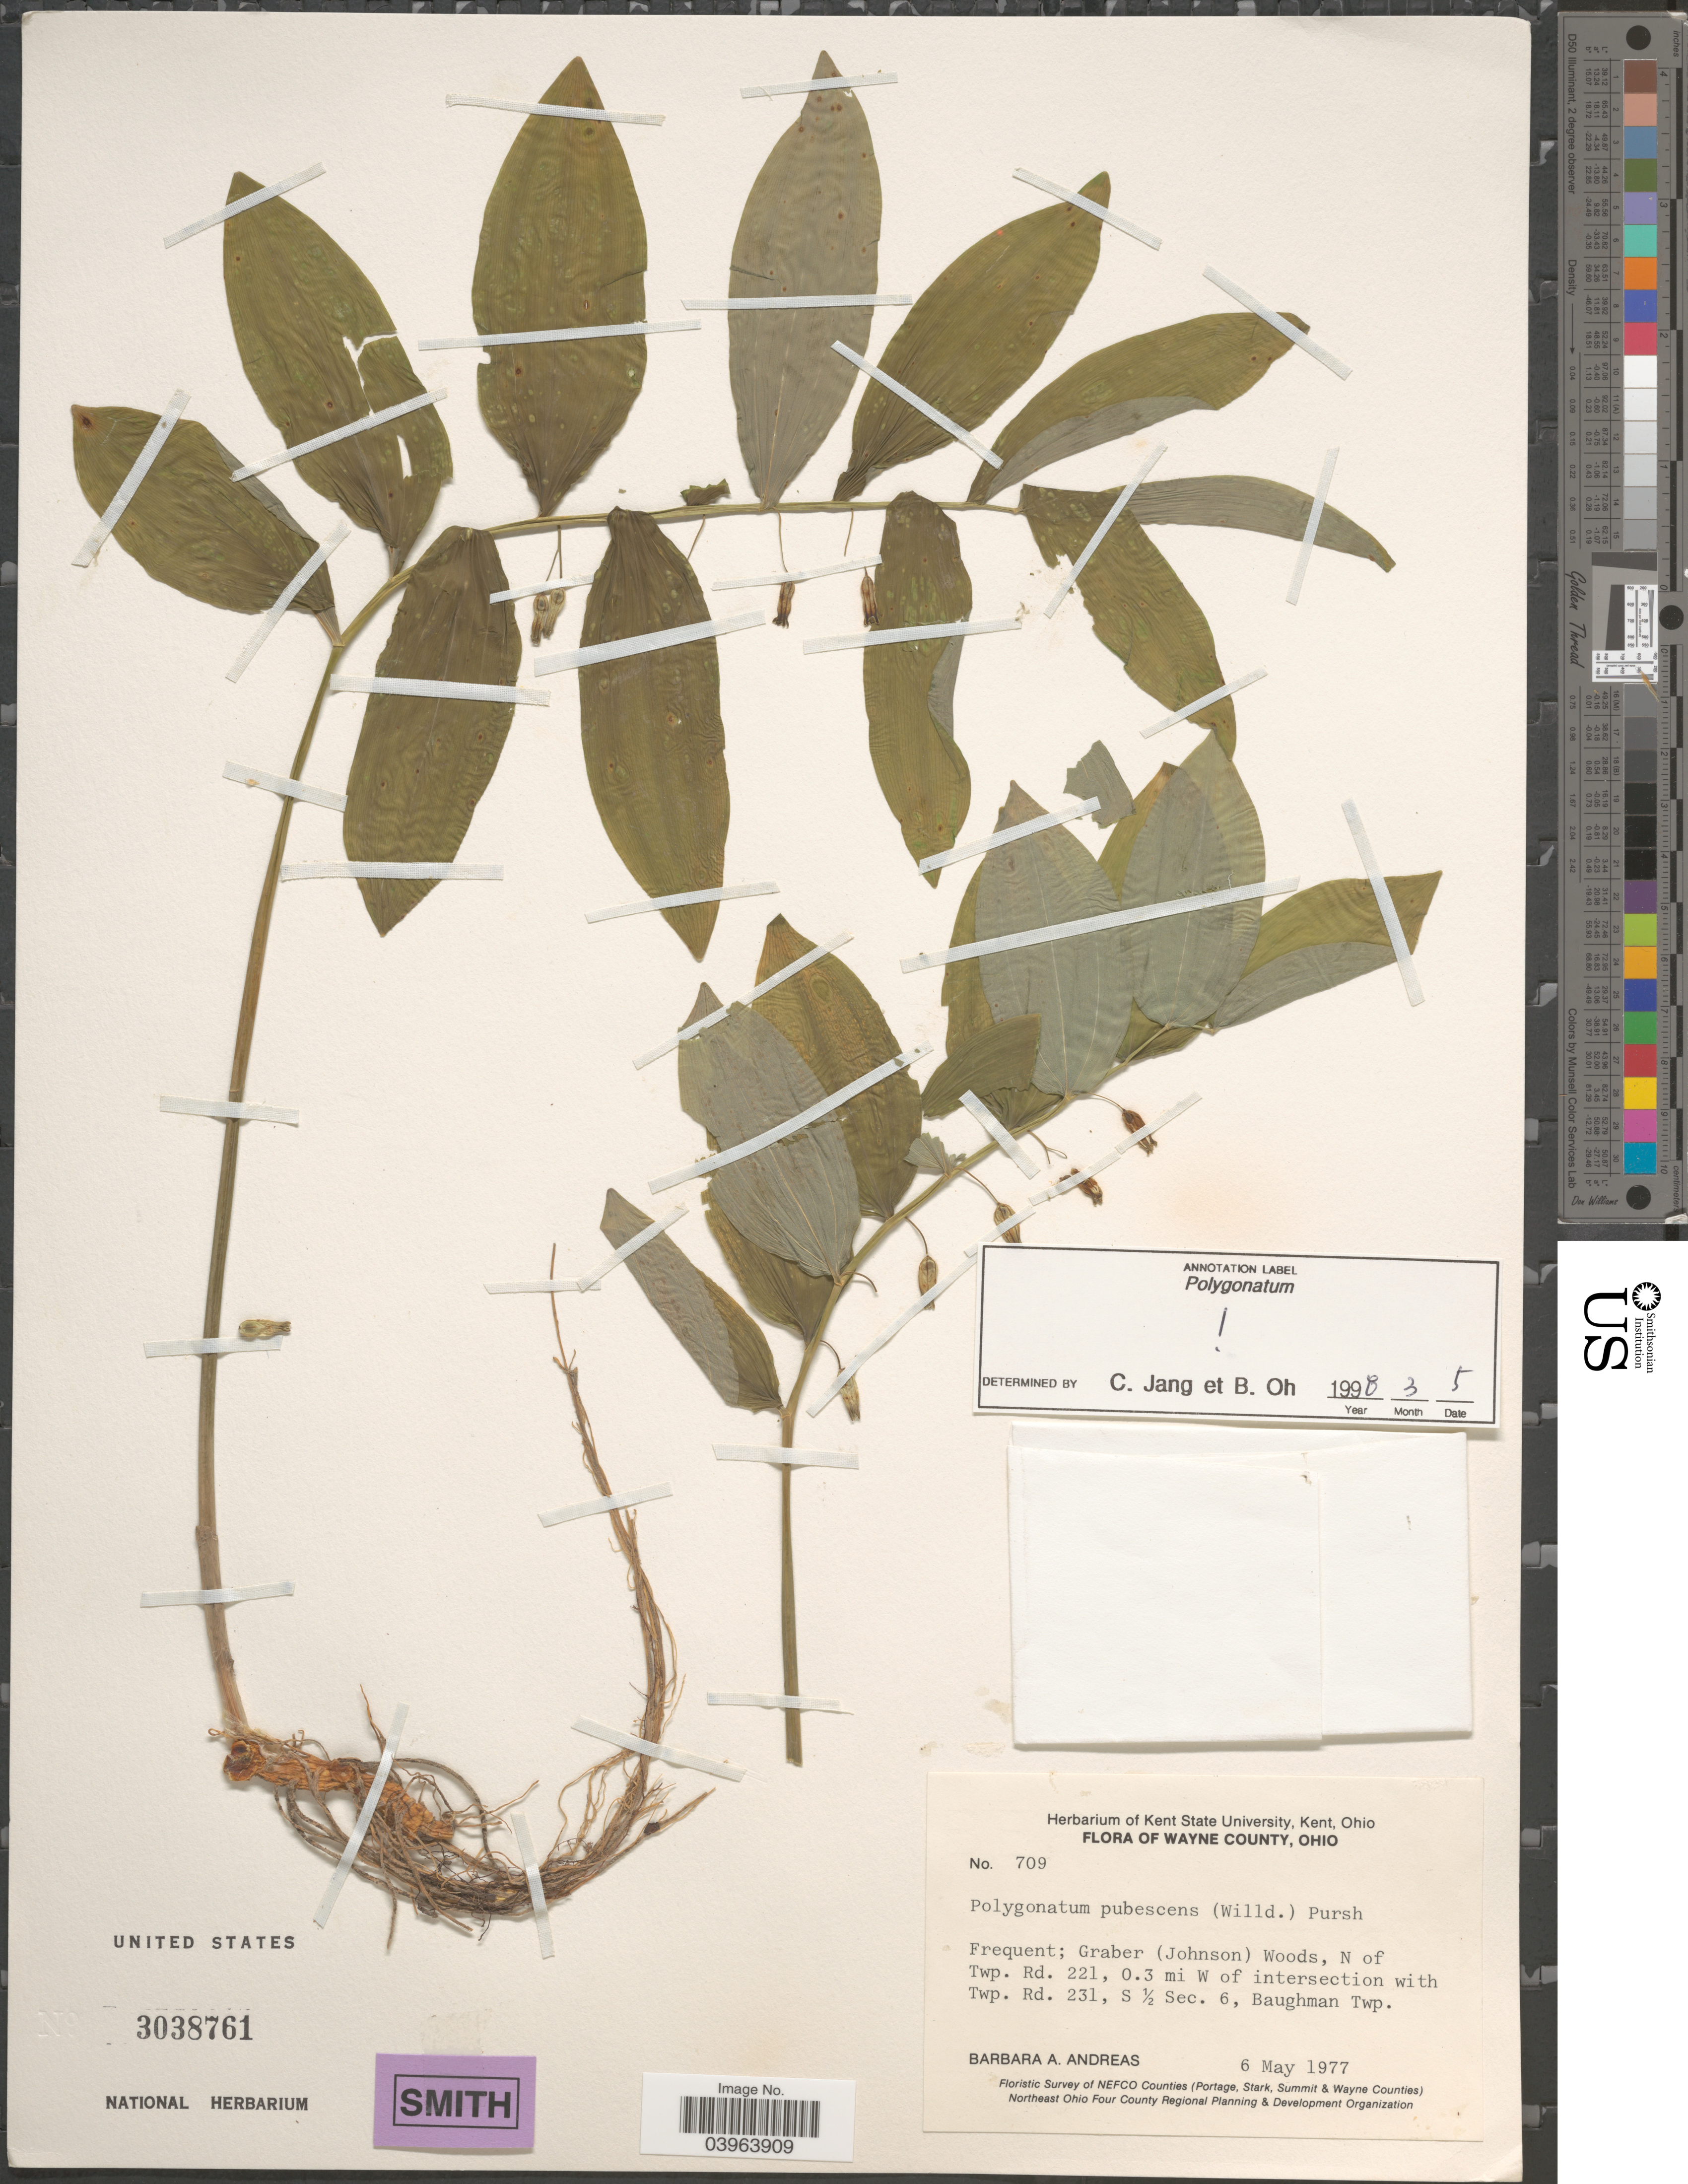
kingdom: Plantae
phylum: Tracheophyta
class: Liliopsida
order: Asparagales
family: Asparagaceae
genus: Polygonatum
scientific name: Polygonatum pubescens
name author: (Willd.) Pursh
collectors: B. A. Andreas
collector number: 709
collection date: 1977-05-06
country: United States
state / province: Ohio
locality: Wayne County. Frequent; Graber (Johnson) Woods, N of Twp. Rd. 221, 0.3 mi W of intersection with Twp. Rd. 231, S 1/2 Sec. 6, Baughman Twp.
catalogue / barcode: US 3038761